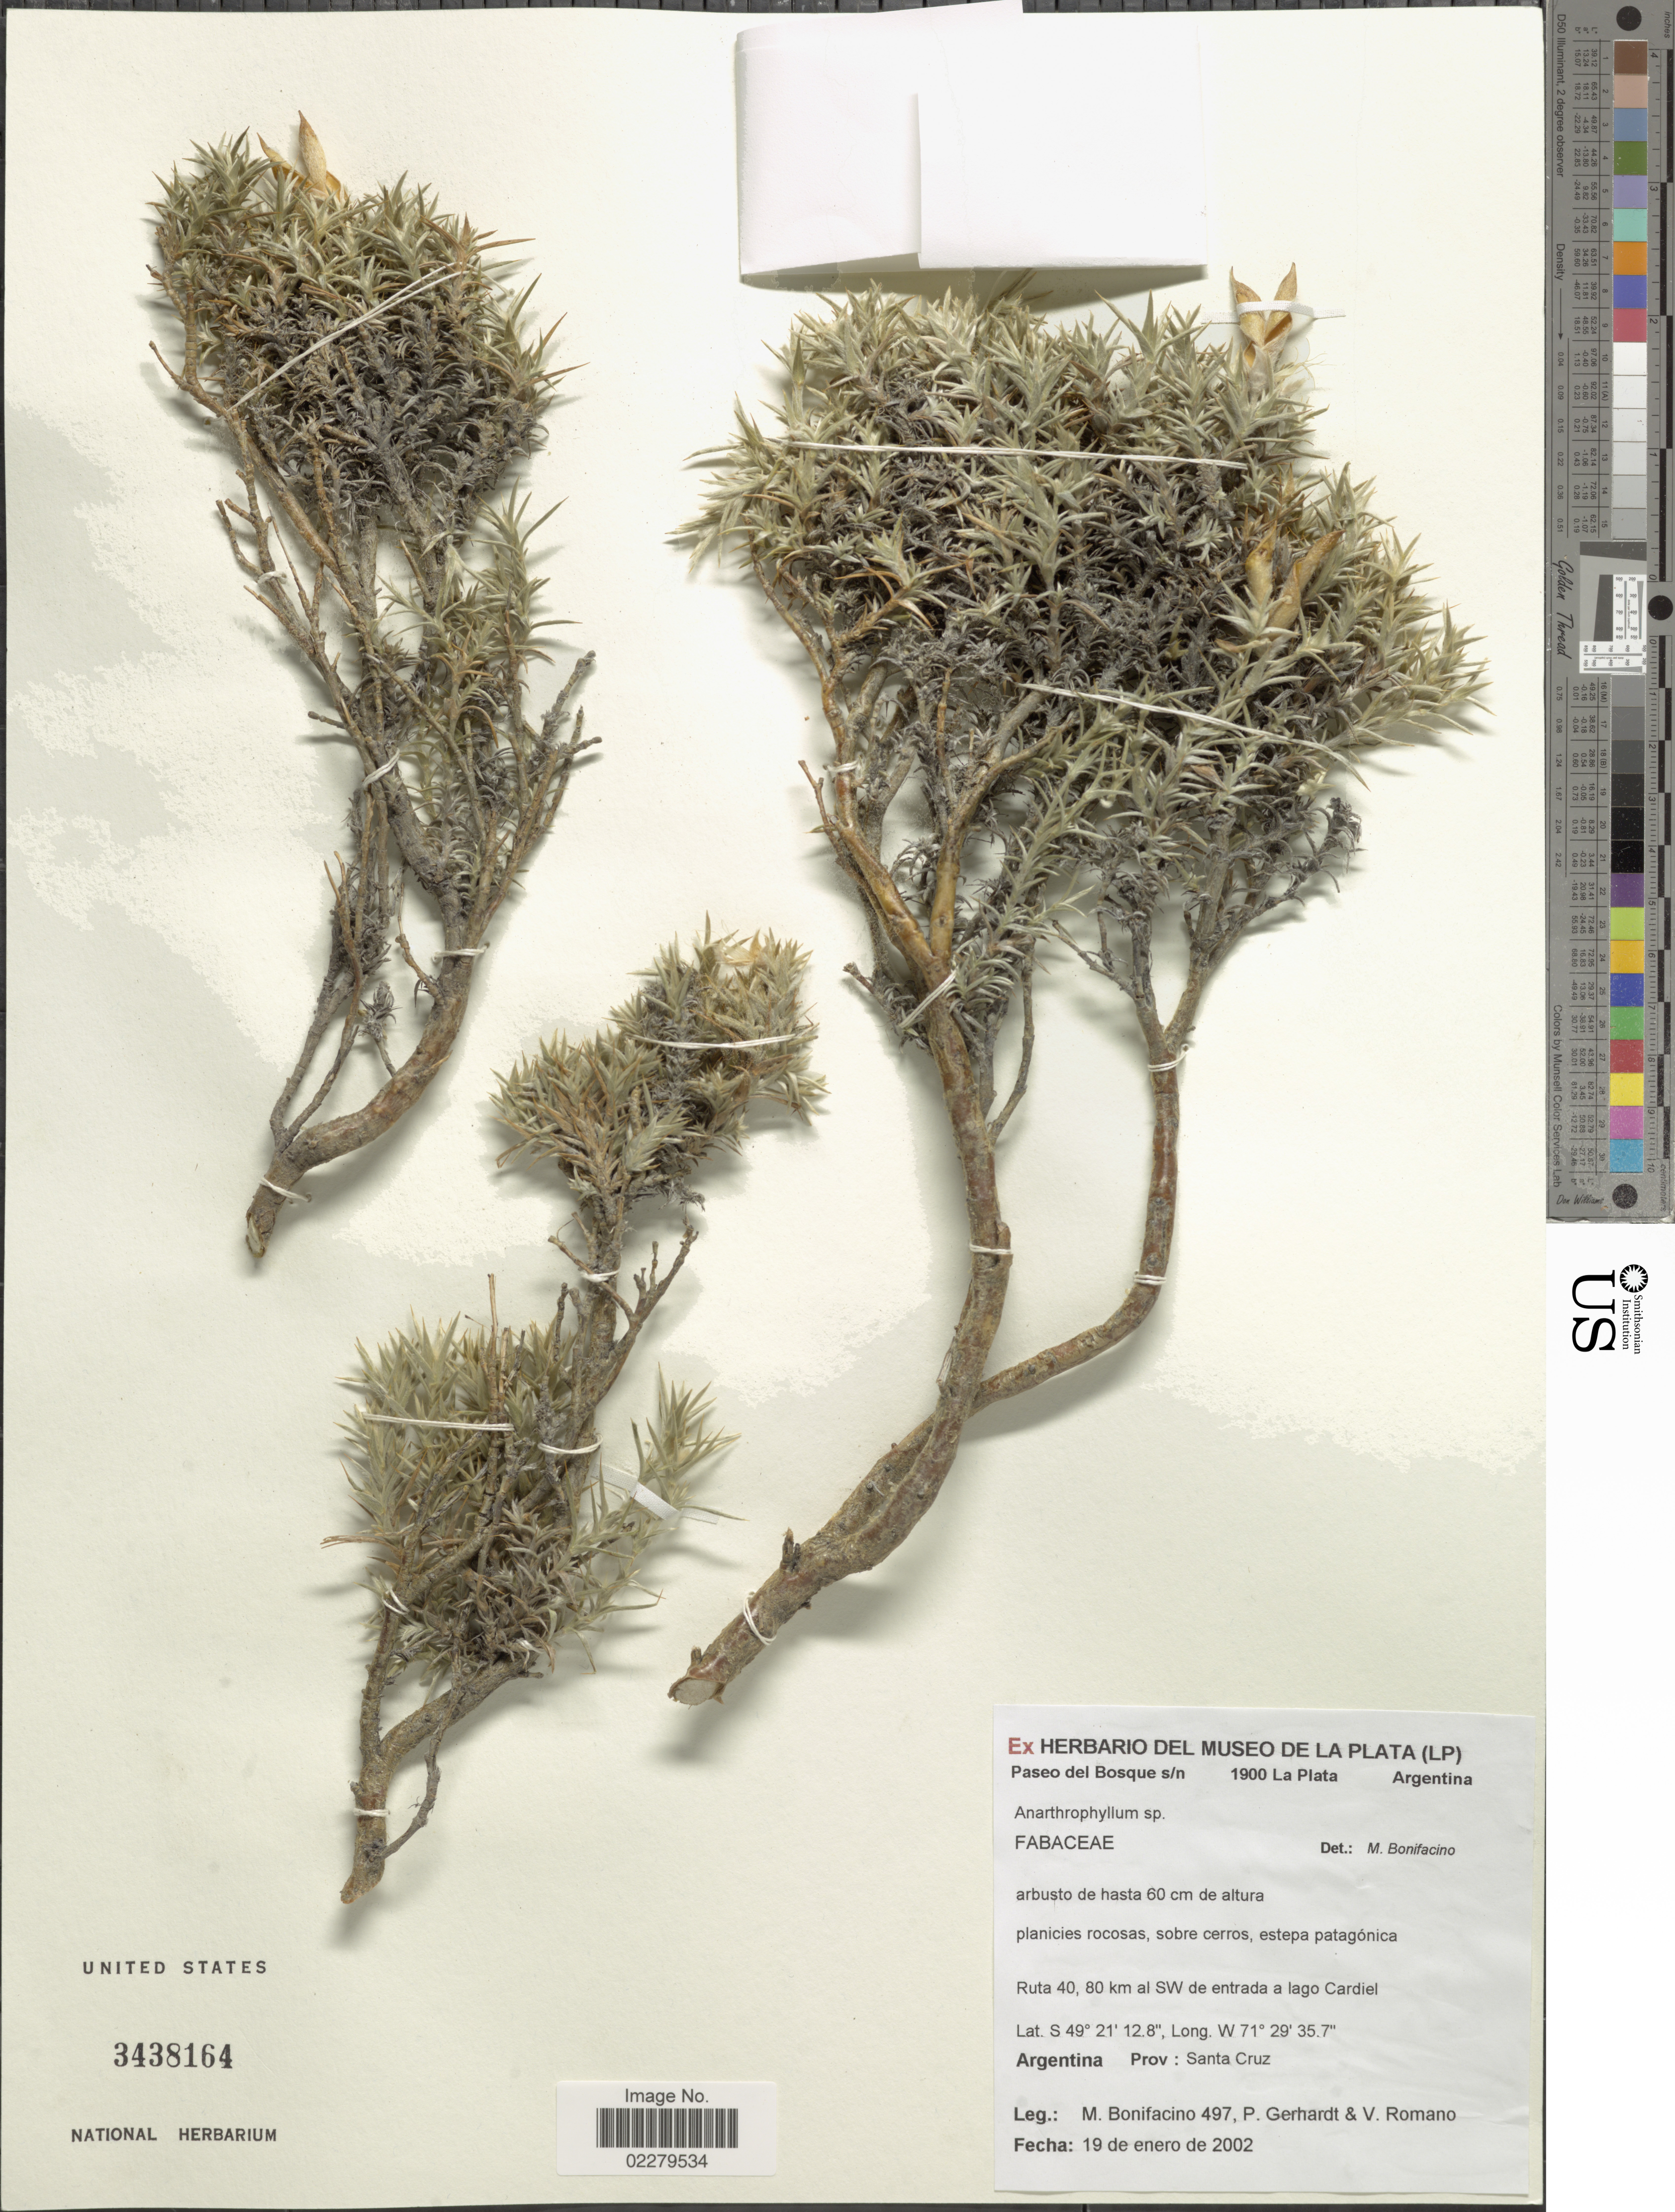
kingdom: Plantae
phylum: Tracheophyta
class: Magnoliopsida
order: Fabales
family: Fabaceae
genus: Anarthrophyllum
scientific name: Anarthrophyllum sp.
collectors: M. Bonifacino, P. Gerhardt & V. Romano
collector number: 0497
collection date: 2002-01-19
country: Argentina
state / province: Santa Cruz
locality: Ruta 40, 80 km al SW de entrada a lago Cardiel. Prov. Santa Cruz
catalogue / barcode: US 3438164